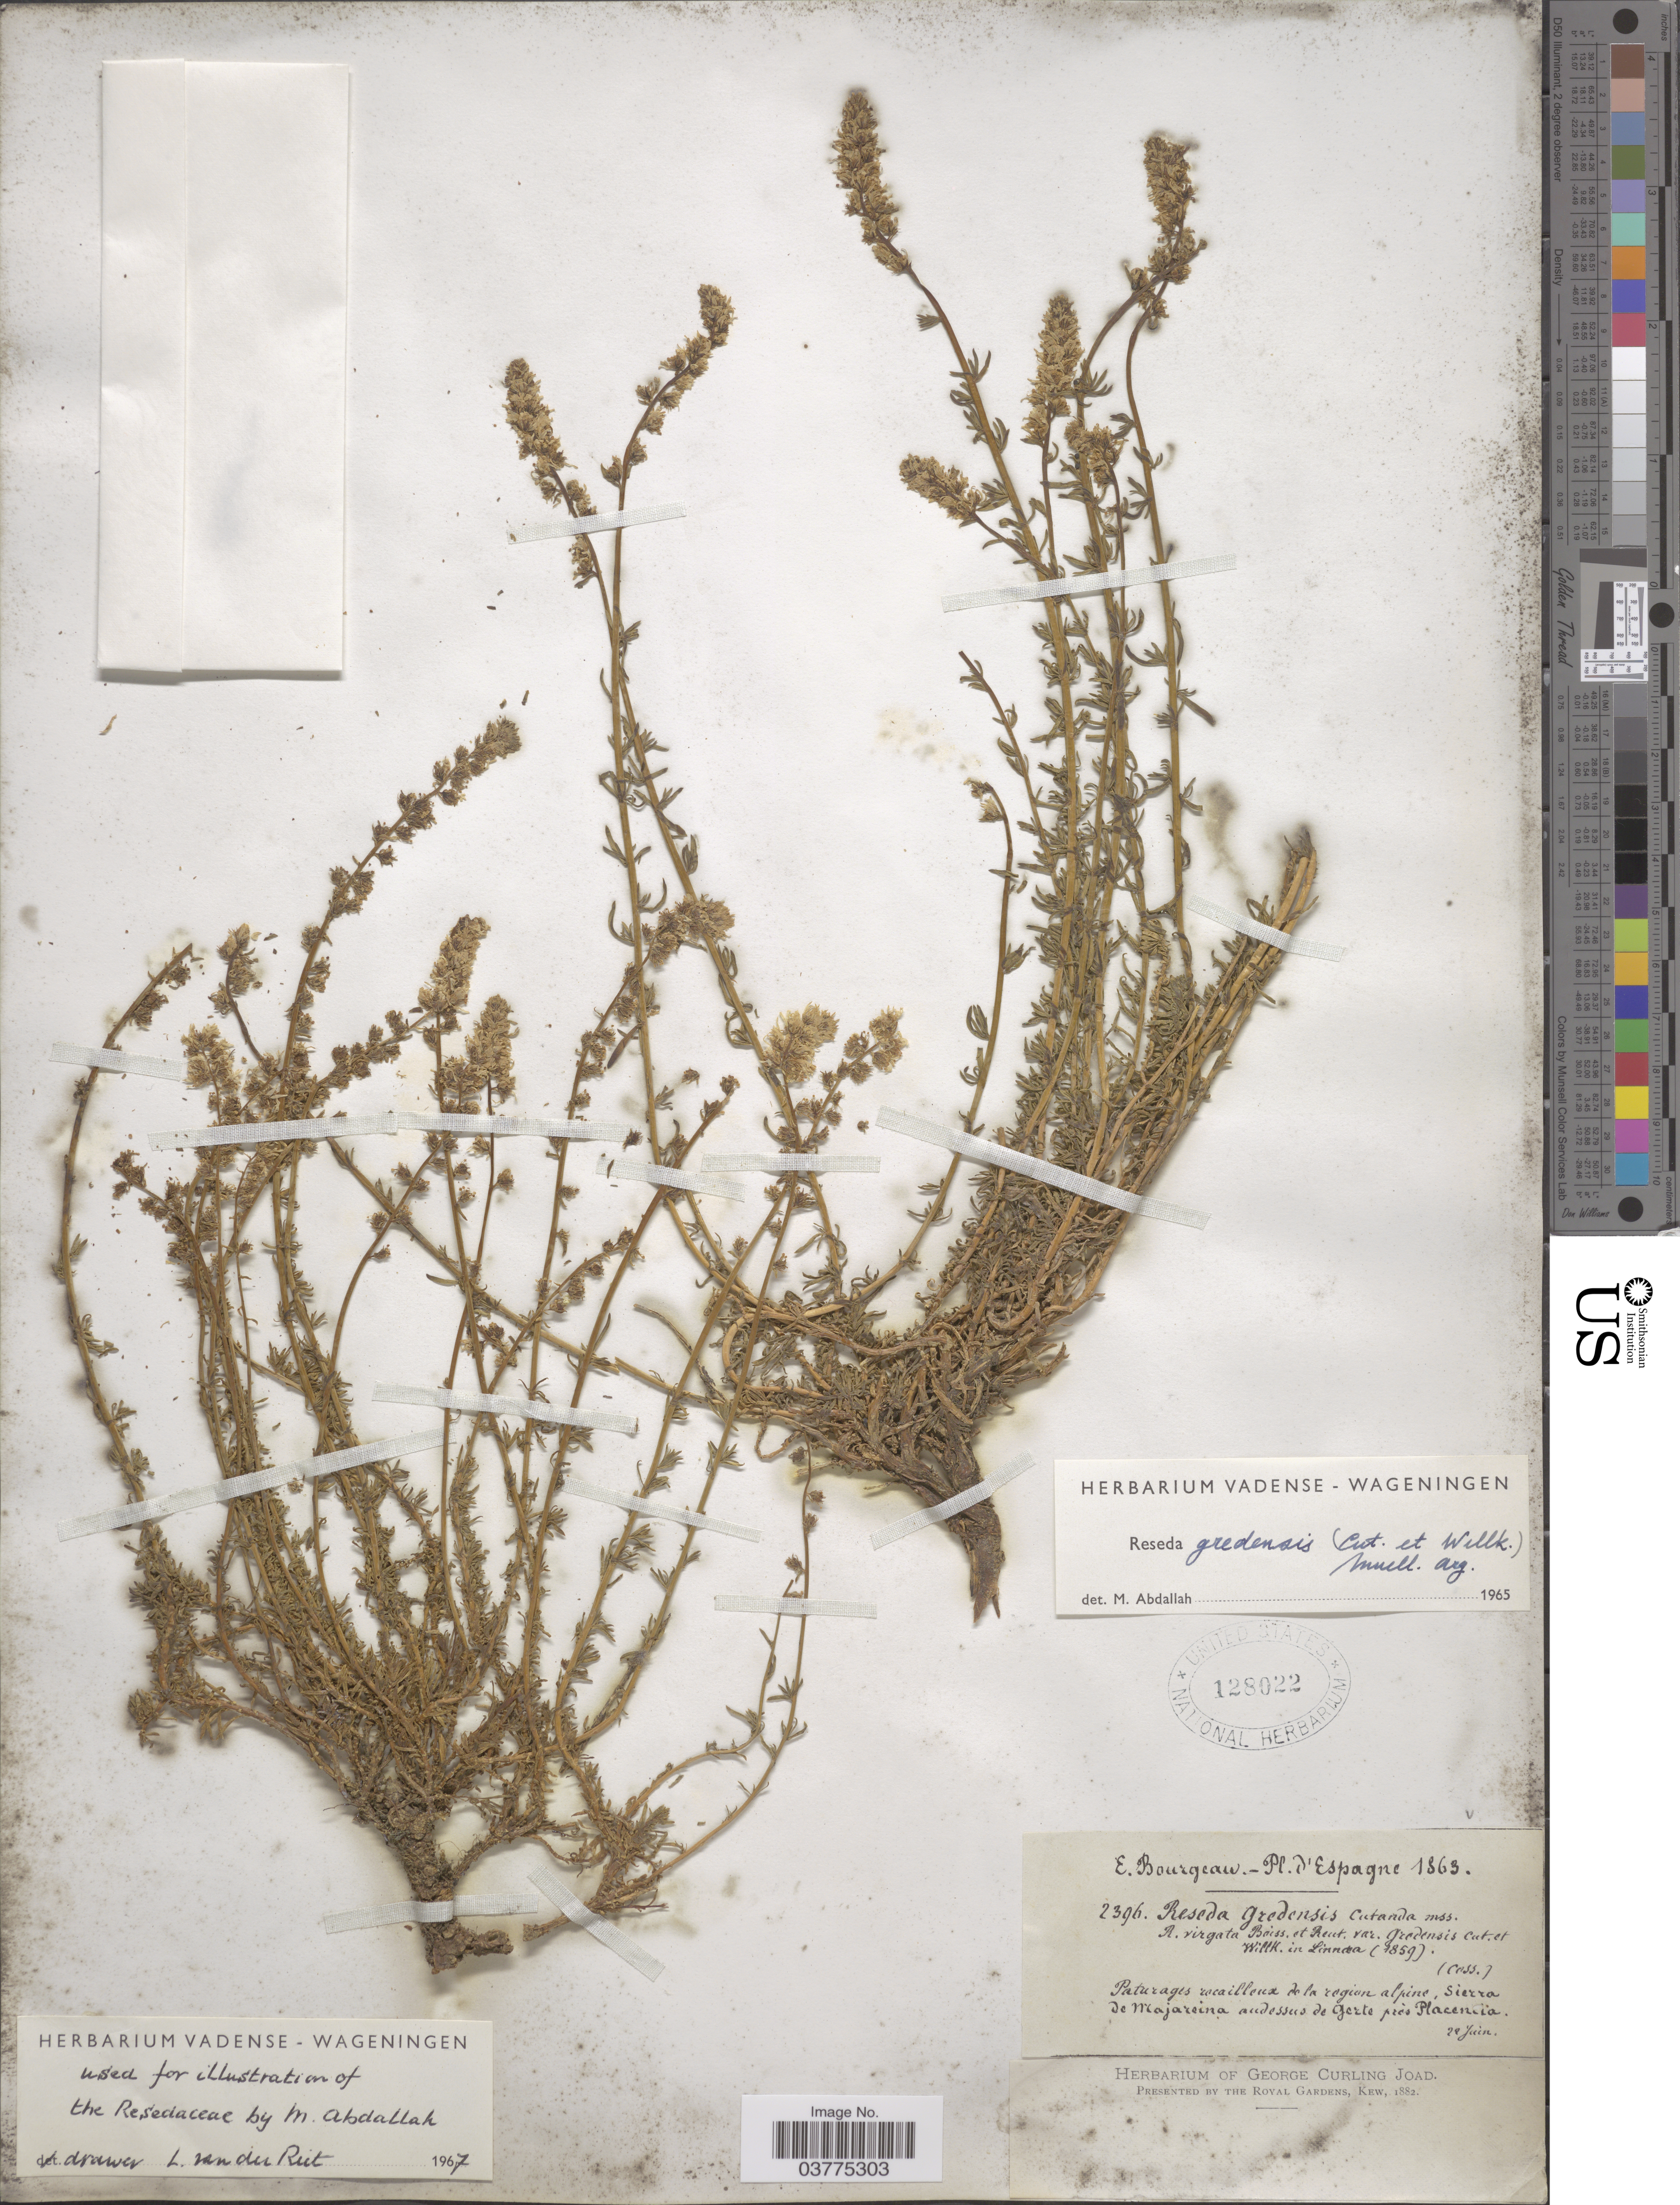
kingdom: Plantae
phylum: Tracheophyta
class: Magnoliopsida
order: Brassicales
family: Resedaceae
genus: Reseda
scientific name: Reseda gredensis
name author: (Cutanda & Willk.) Müll. Arg.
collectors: E. Bourgeau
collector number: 2396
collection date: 1863-06-28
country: Spain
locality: D' Espagne. Paturages rocailleux* de la region alpine, Sierra de Majareina audessus* de Gerte* près Placencia*.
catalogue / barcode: US 128022